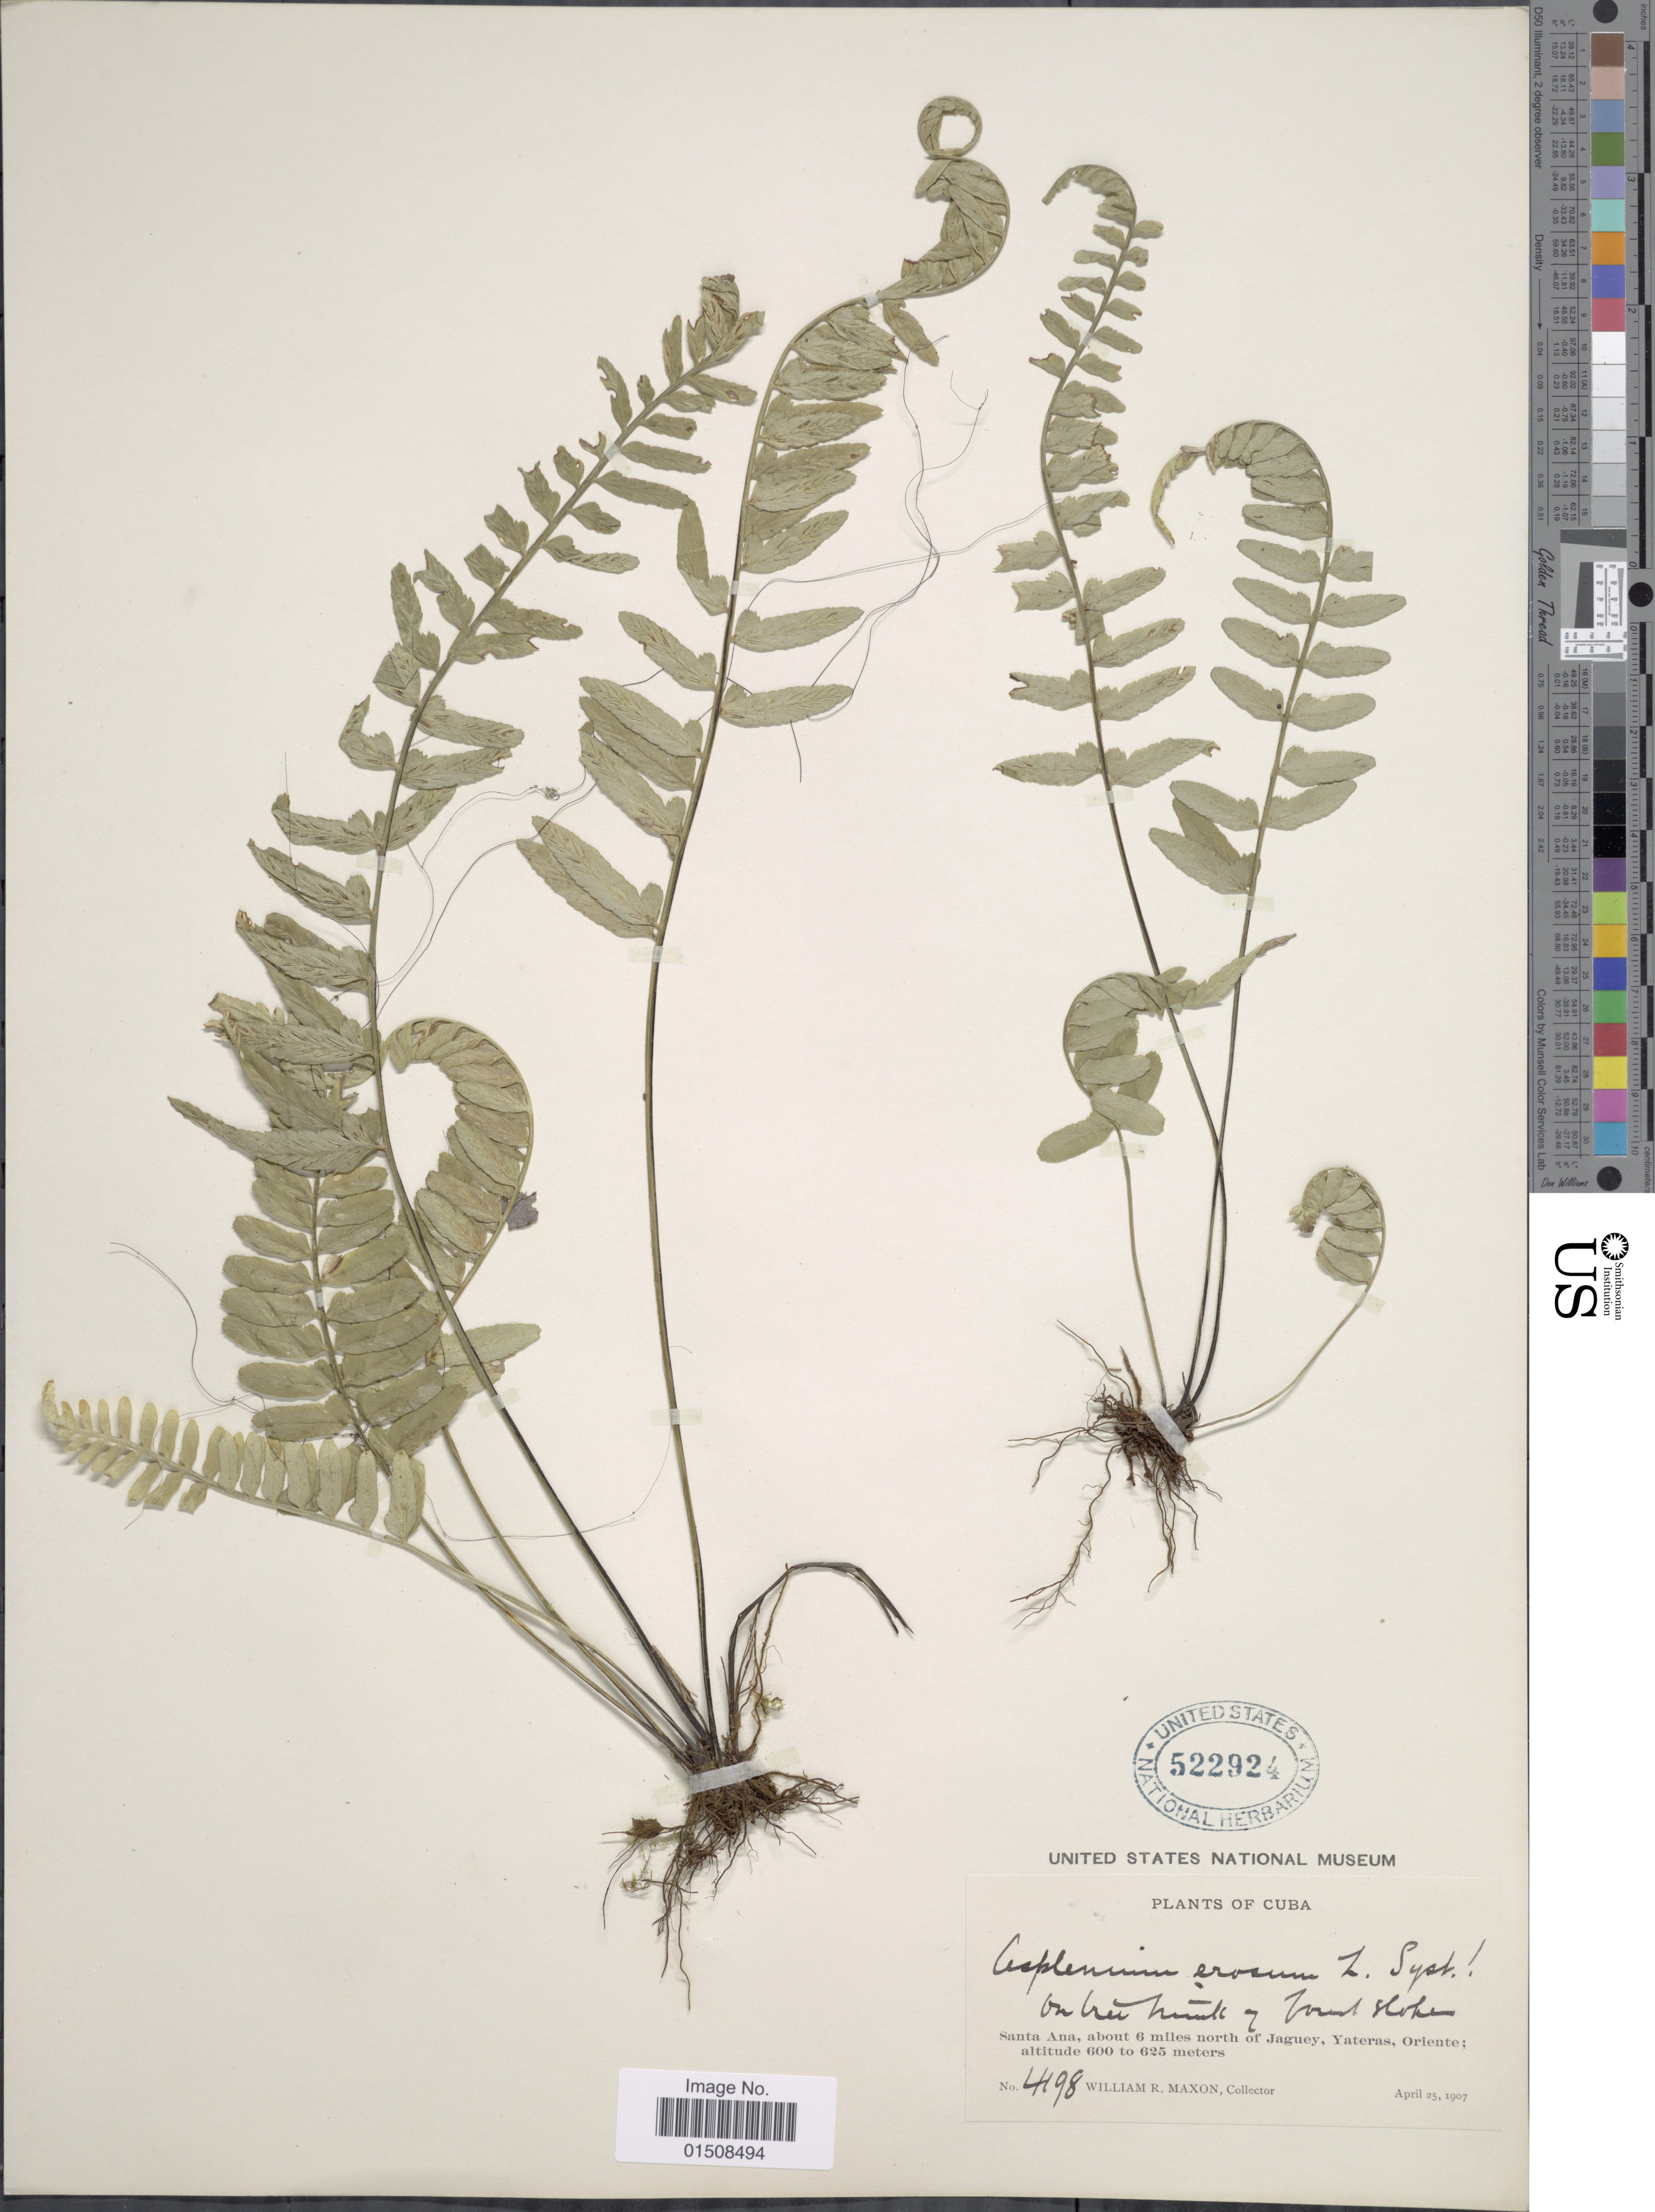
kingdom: Plantae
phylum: Tracheophyta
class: Polypodiopsida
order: Polypodiales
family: Aspleniaceae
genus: Asplenium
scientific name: Asplenium auritum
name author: Sw.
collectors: W. R. Maxon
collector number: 4198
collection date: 1907-04-25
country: Cuba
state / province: Oriente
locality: Santa Ana, about 6 miles north of Jaguey, Yateras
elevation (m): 600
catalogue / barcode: US 522924